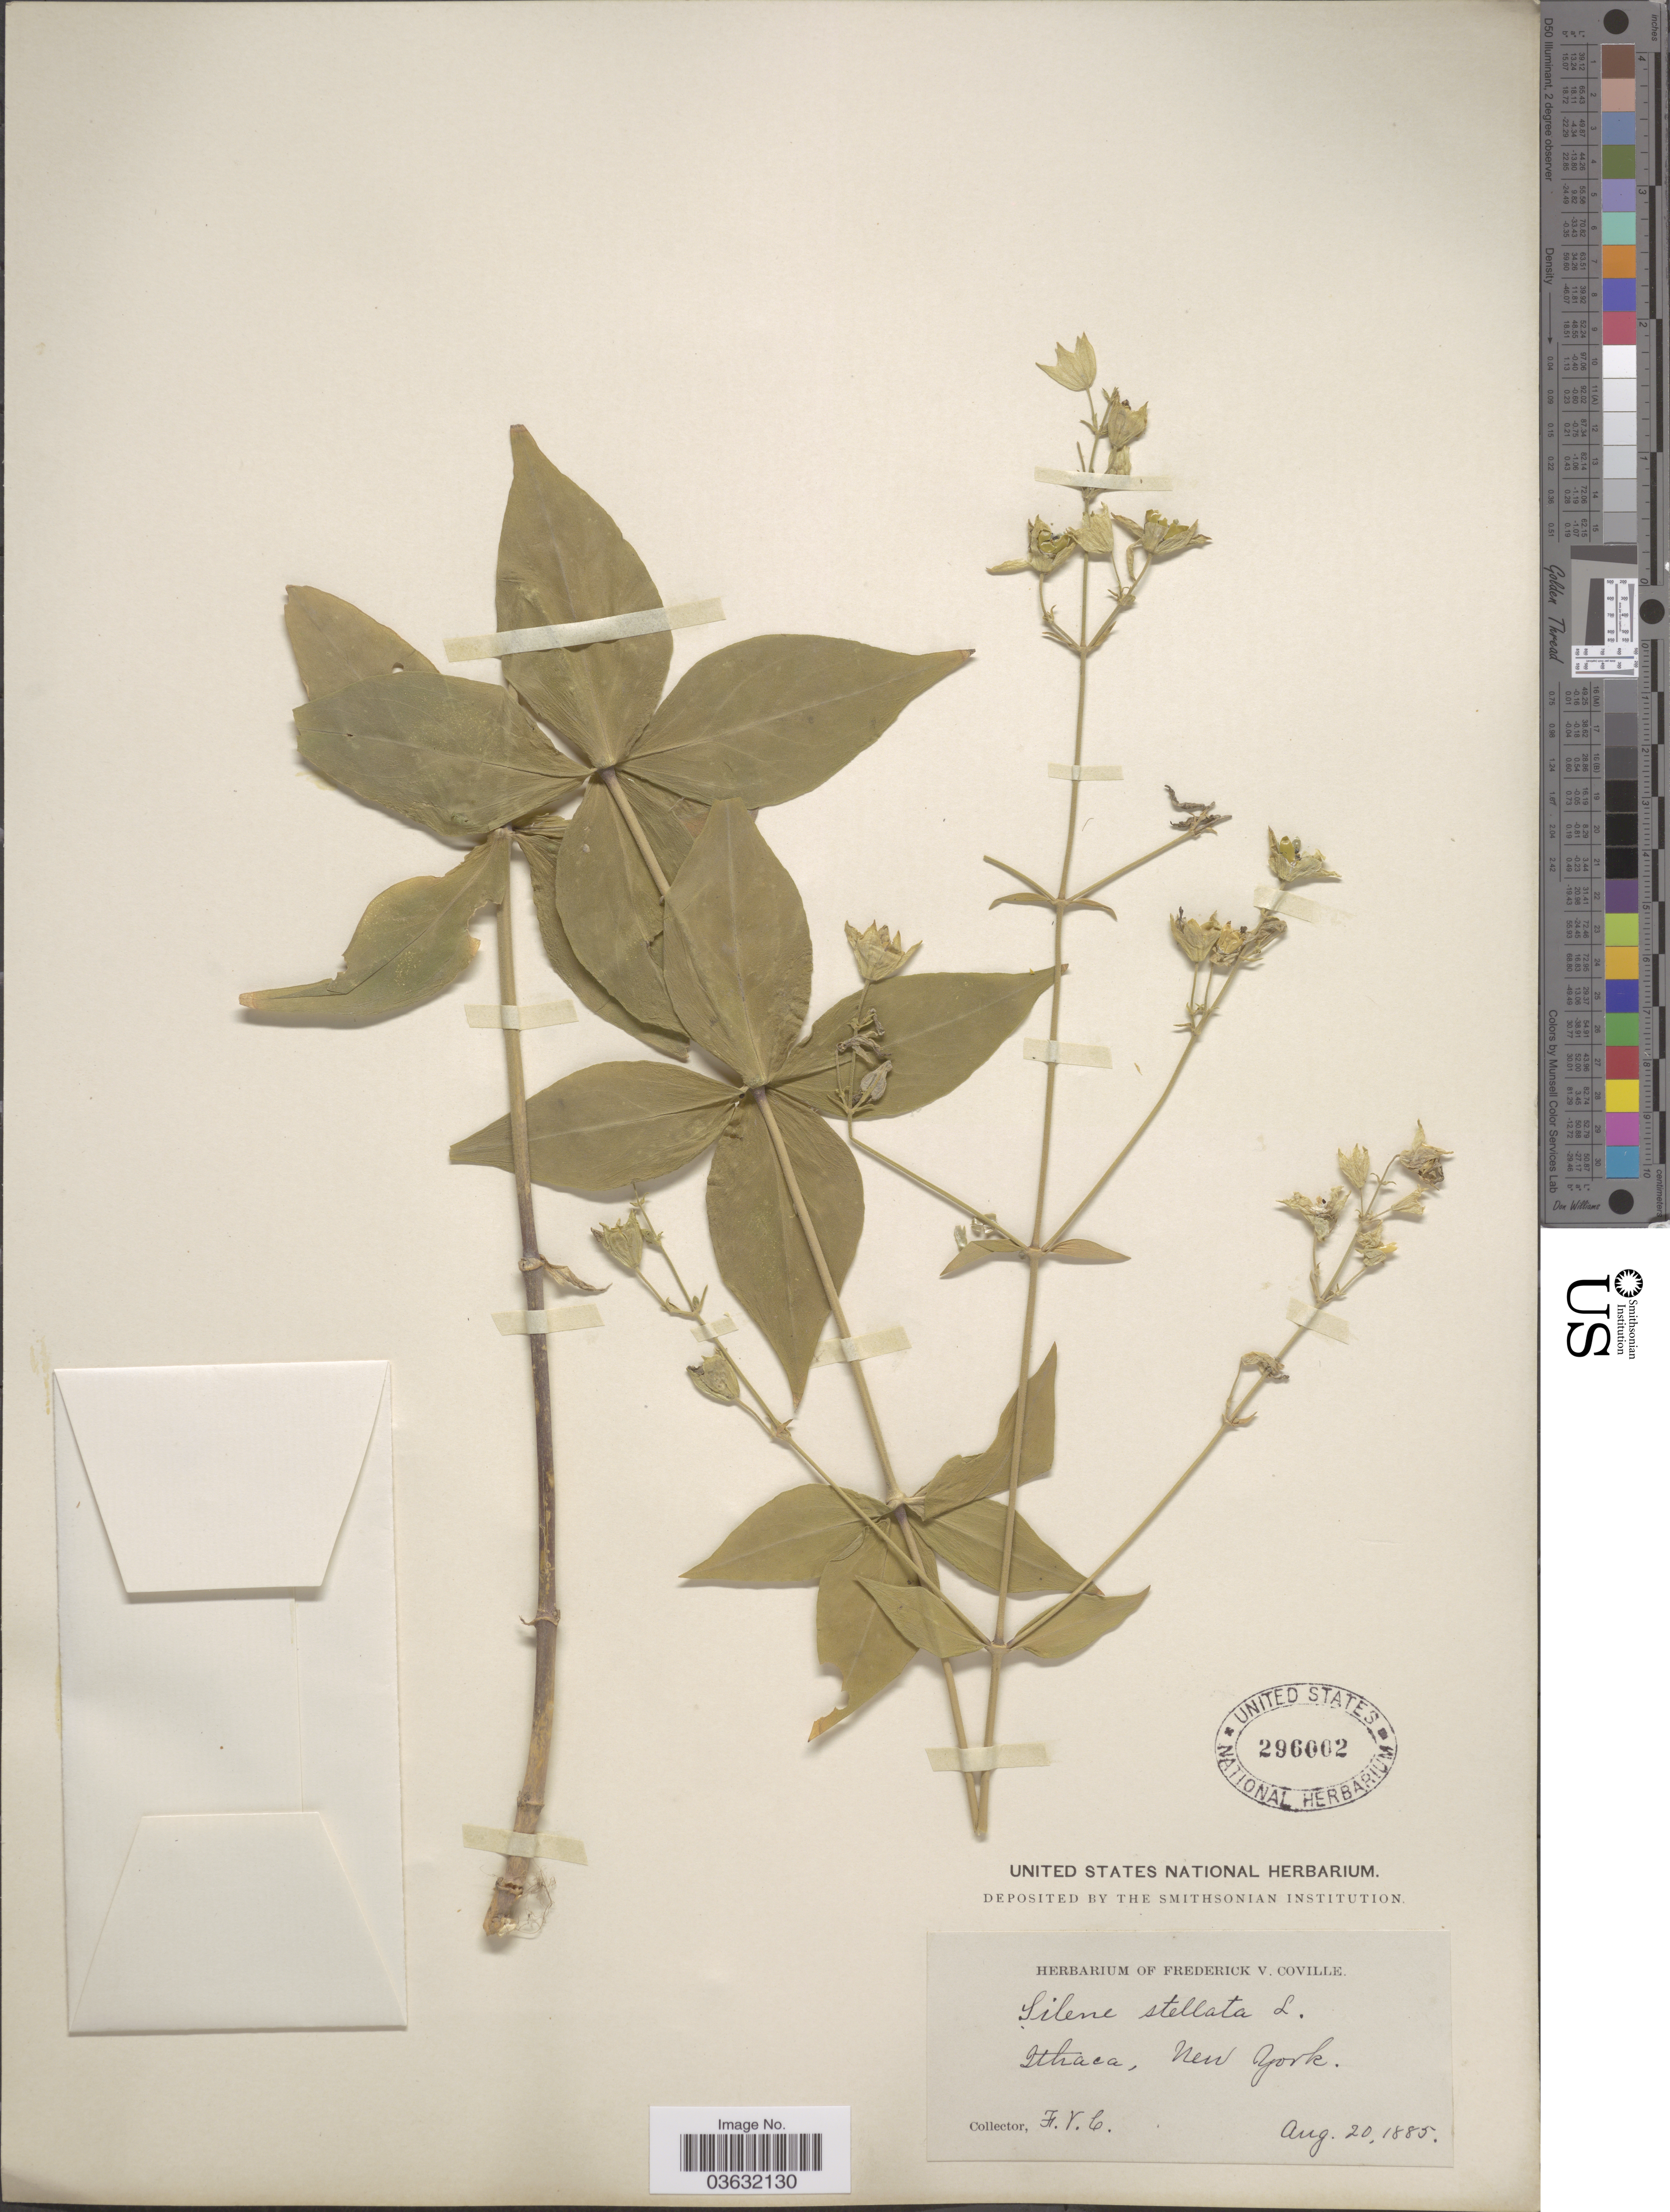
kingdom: Plantae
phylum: Tracheophyta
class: Magnoliopsida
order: Caryophyllales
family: Caryophyllaceae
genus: Silene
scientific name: Silene stellata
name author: (L.) Coyte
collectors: F. V. Coville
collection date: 1885-08-20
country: United States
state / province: New York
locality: Ithaca.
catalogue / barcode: US 296002